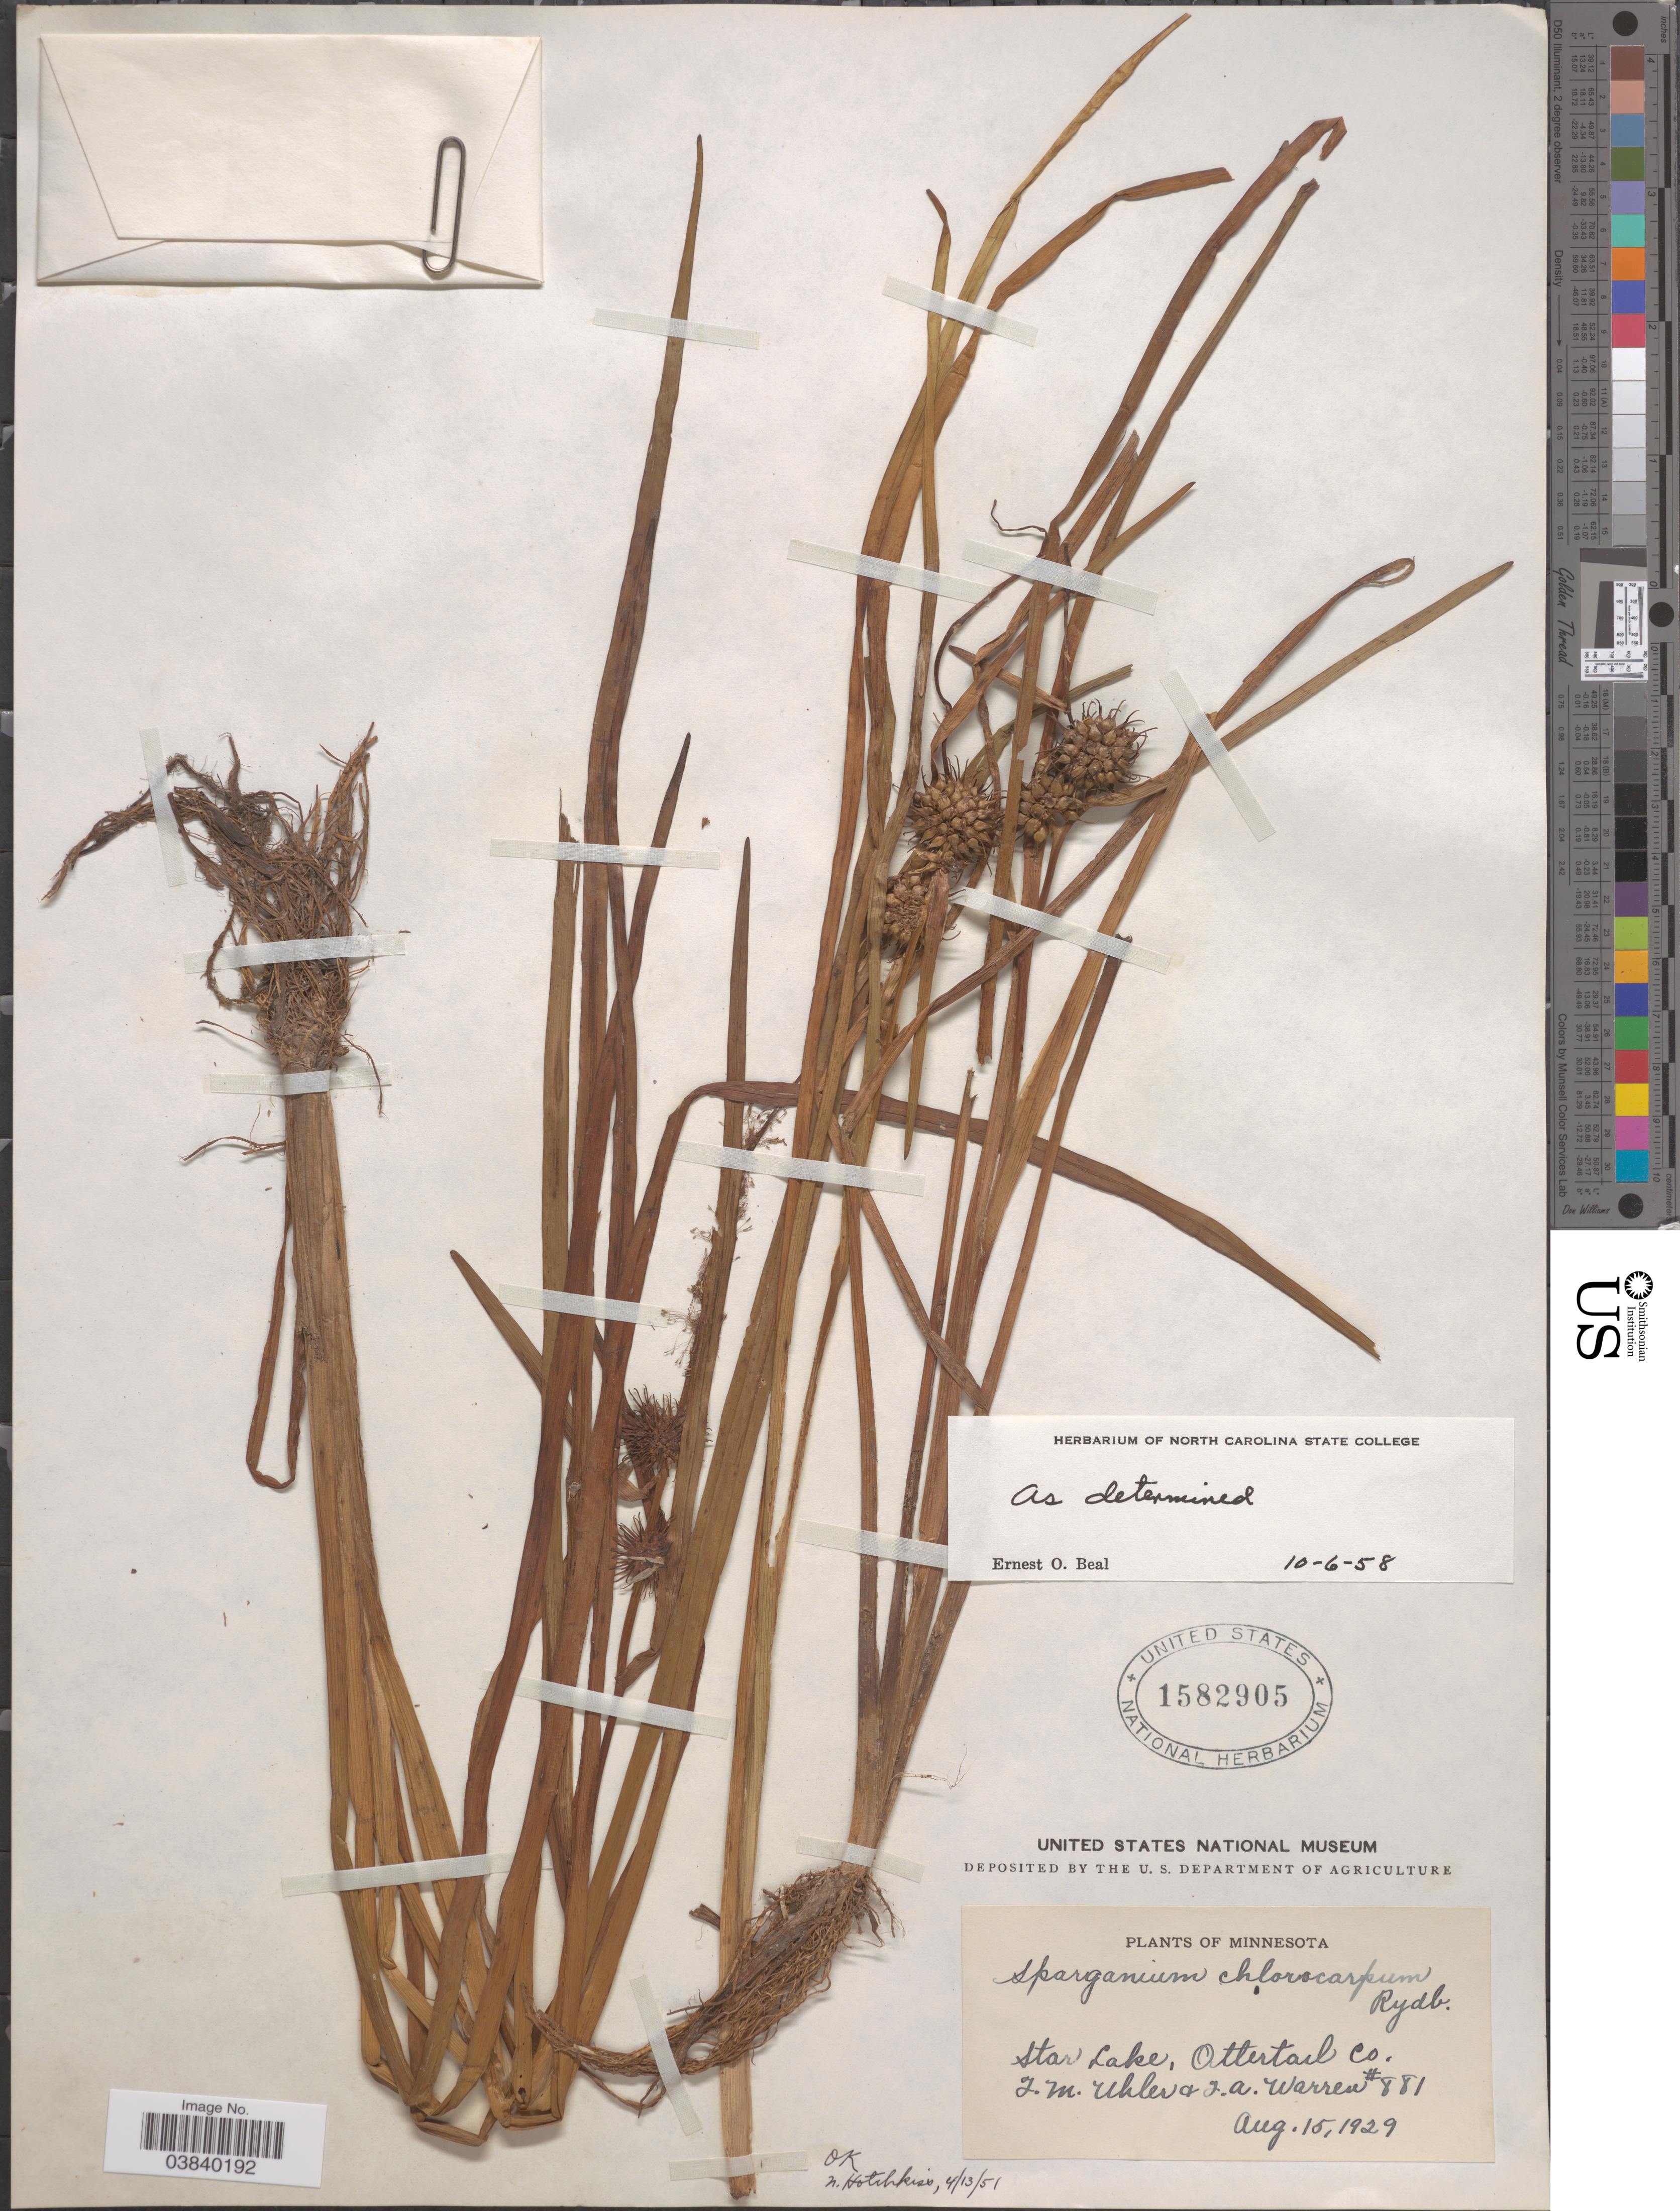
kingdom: Plantae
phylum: Tracheophyta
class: Liliopsida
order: Poales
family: Typhaceae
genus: Sparganium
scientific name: Sparganium chlorocarpum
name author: Rydb.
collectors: F. M. Uhler & F. Warren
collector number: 881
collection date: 1929-08-15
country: United States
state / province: Minnesota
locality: Star Lake, Ottertail Co.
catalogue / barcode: US 1582905